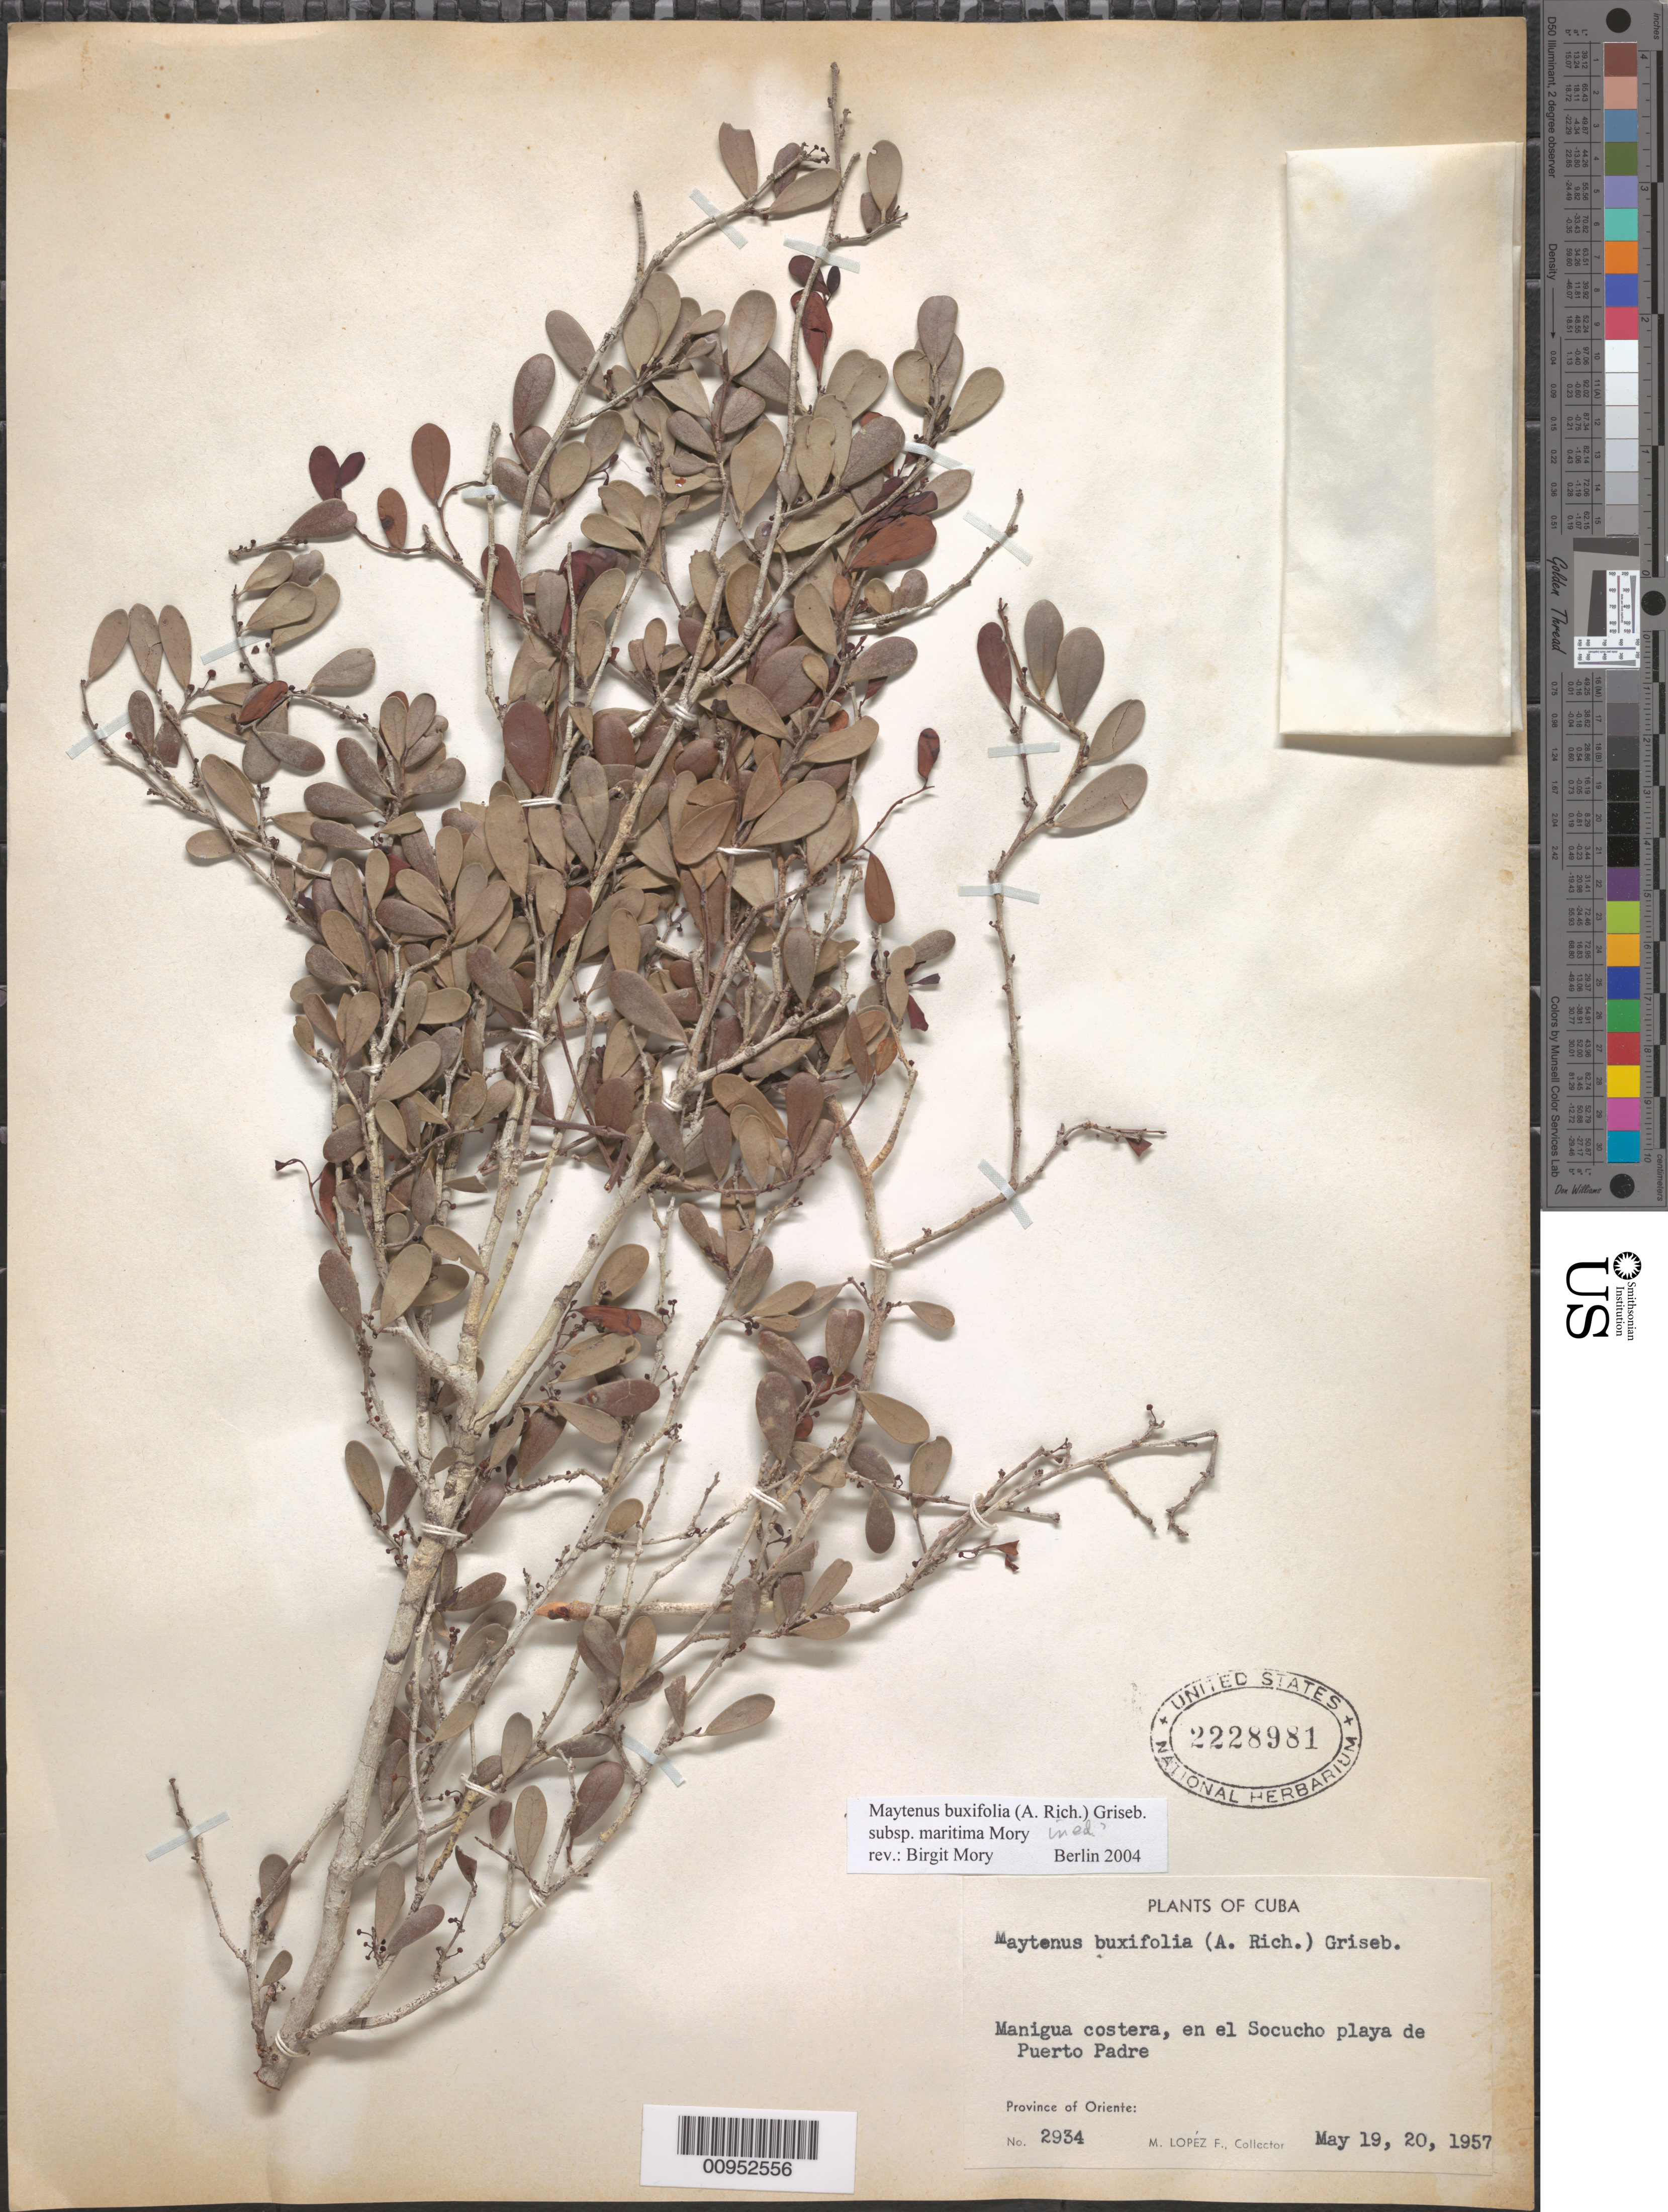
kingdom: Plantae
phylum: Tracheophyta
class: Magnoliopsida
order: Celastrales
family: Celastraceae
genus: Maytenus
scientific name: Maytenus buxifolia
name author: (A. Rich.) Griseb.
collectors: M. López Figueiras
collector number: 2934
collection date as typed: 19 May 1957 and 20 May 1957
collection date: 1957-05-19,1957-05-20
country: Cuba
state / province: Oriente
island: Cuba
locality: Socucho playa de Puerto Padre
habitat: Manigua costera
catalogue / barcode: US 2228981